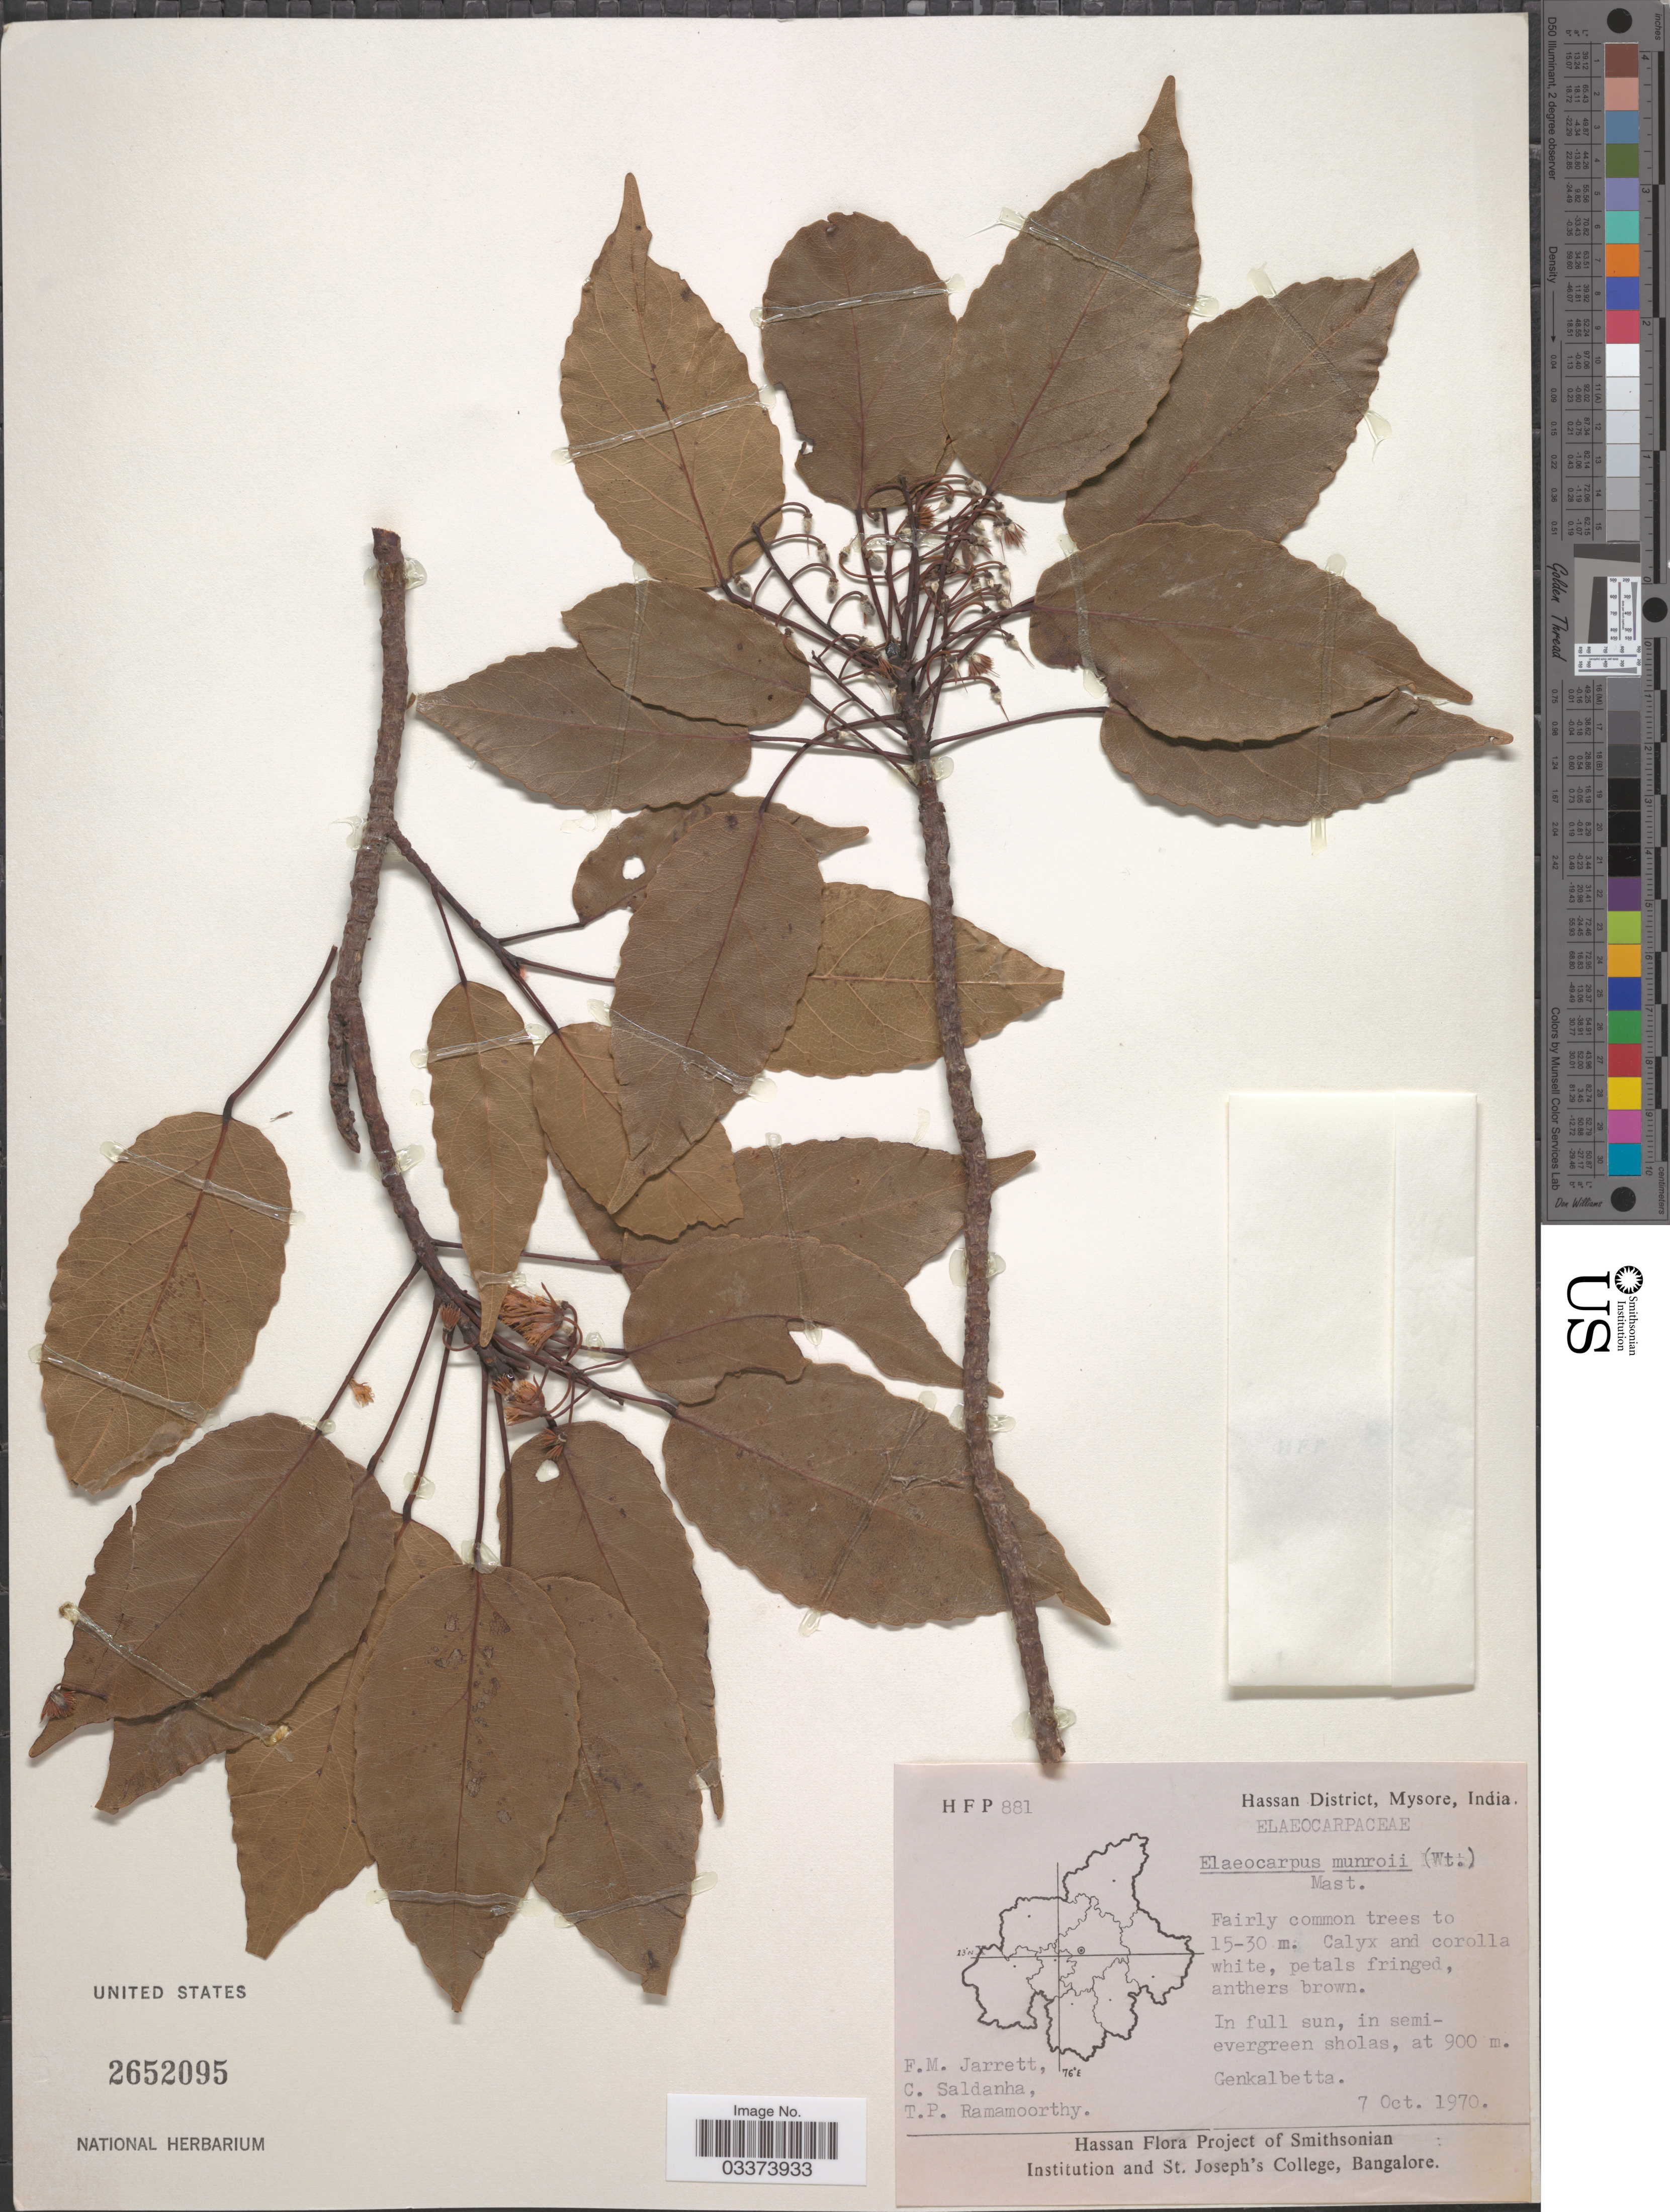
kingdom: Plantae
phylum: Tracheophyta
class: Magnoliopsida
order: Oxalidales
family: Elaeocarpaceae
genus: Elaeocarpus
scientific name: Elaeocarpus munroii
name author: Mast.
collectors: F. M. Jarrett, C. Saldanha & T. P. Ramamoorthy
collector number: H F P 881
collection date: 1970-10-07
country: India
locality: Hassan District, Mysore. Genkalbetta.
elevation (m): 900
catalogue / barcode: US 2652095